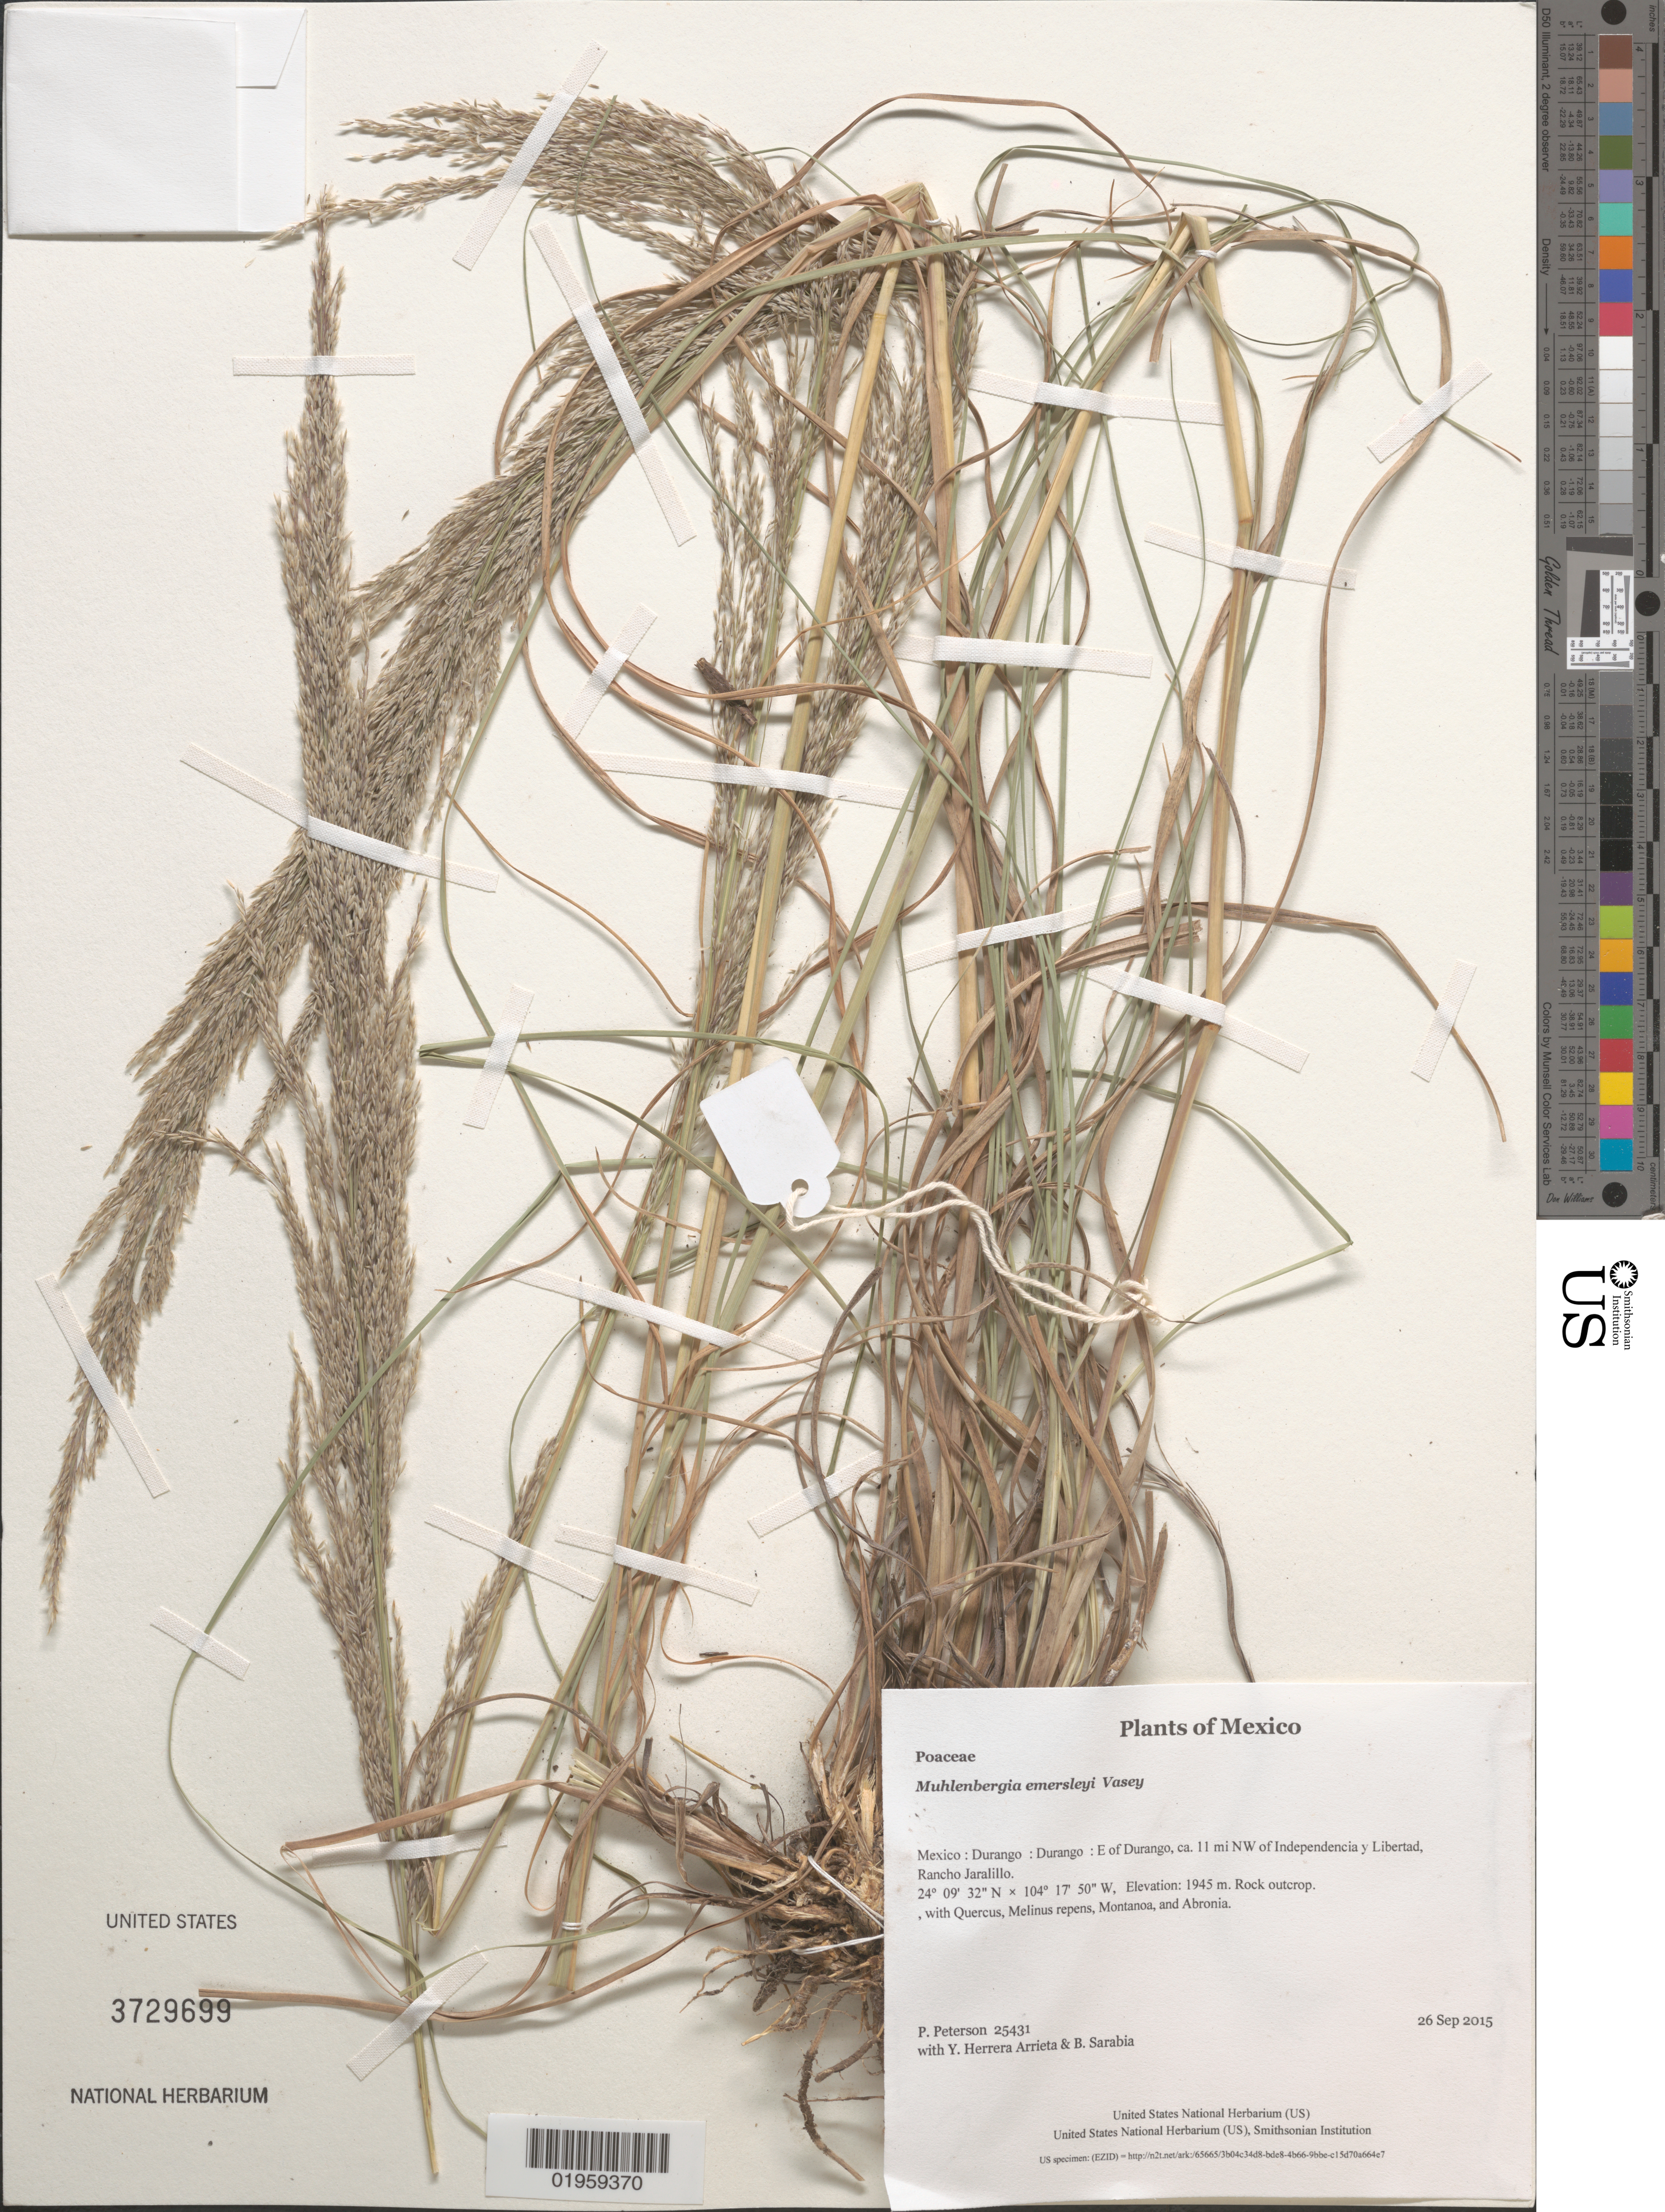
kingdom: Plantae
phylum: Tracheophyta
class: Liliopsida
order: Poales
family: Poaceae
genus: Muhlenbergia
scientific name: Muhlenbergia emersleyi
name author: Vasey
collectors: P. M. Peterson, Y. Herrera Arrieta & B. Sarabia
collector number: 25431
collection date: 2015-09-26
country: Mexico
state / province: Durango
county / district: Durango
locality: E of Durango, ca. 11 mi NW of Independencia y Libertad, Rancho Jaralillo.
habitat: Rock outcrop.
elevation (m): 1945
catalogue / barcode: US 3729699